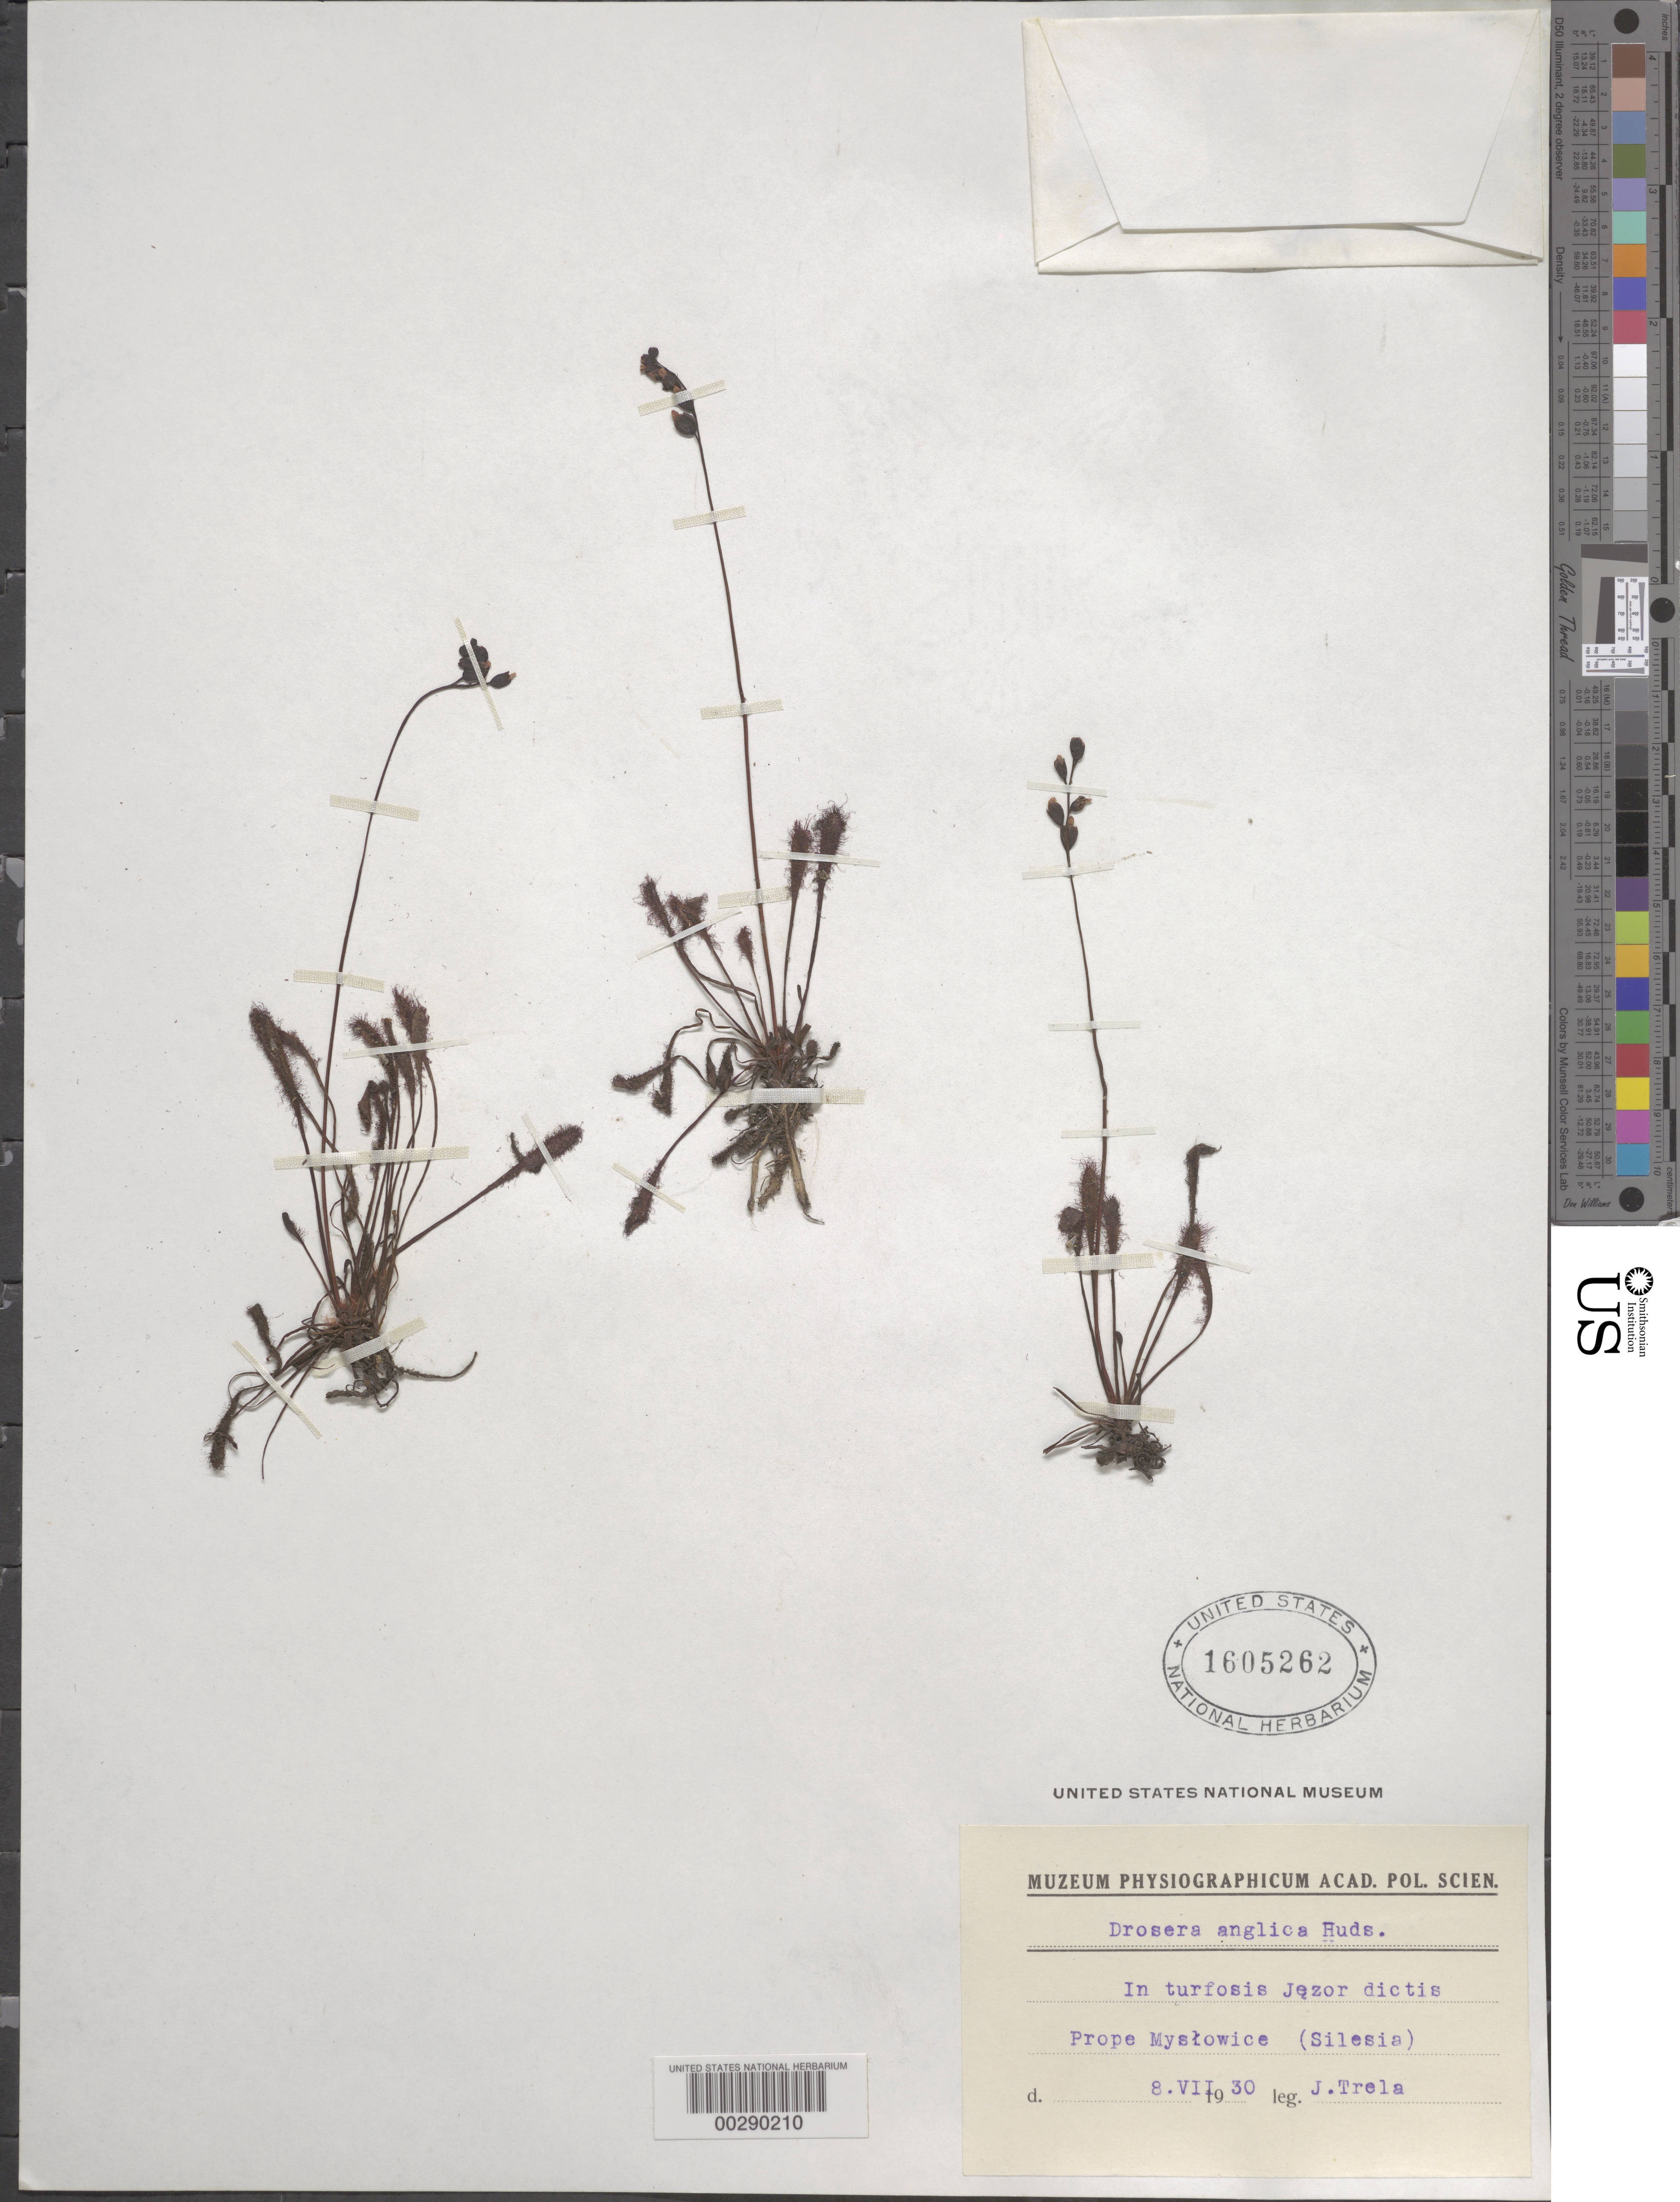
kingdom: Plantae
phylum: Tracheophyta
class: Magnoliopsida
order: Caryophyllales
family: Droseraceae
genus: Drosera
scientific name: Drosera anglica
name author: Huds.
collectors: J. Trela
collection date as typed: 08 Jul 1930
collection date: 1930-07-08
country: Czechia/Poland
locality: Prope Mystowice (Silesia)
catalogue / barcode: US 1605262